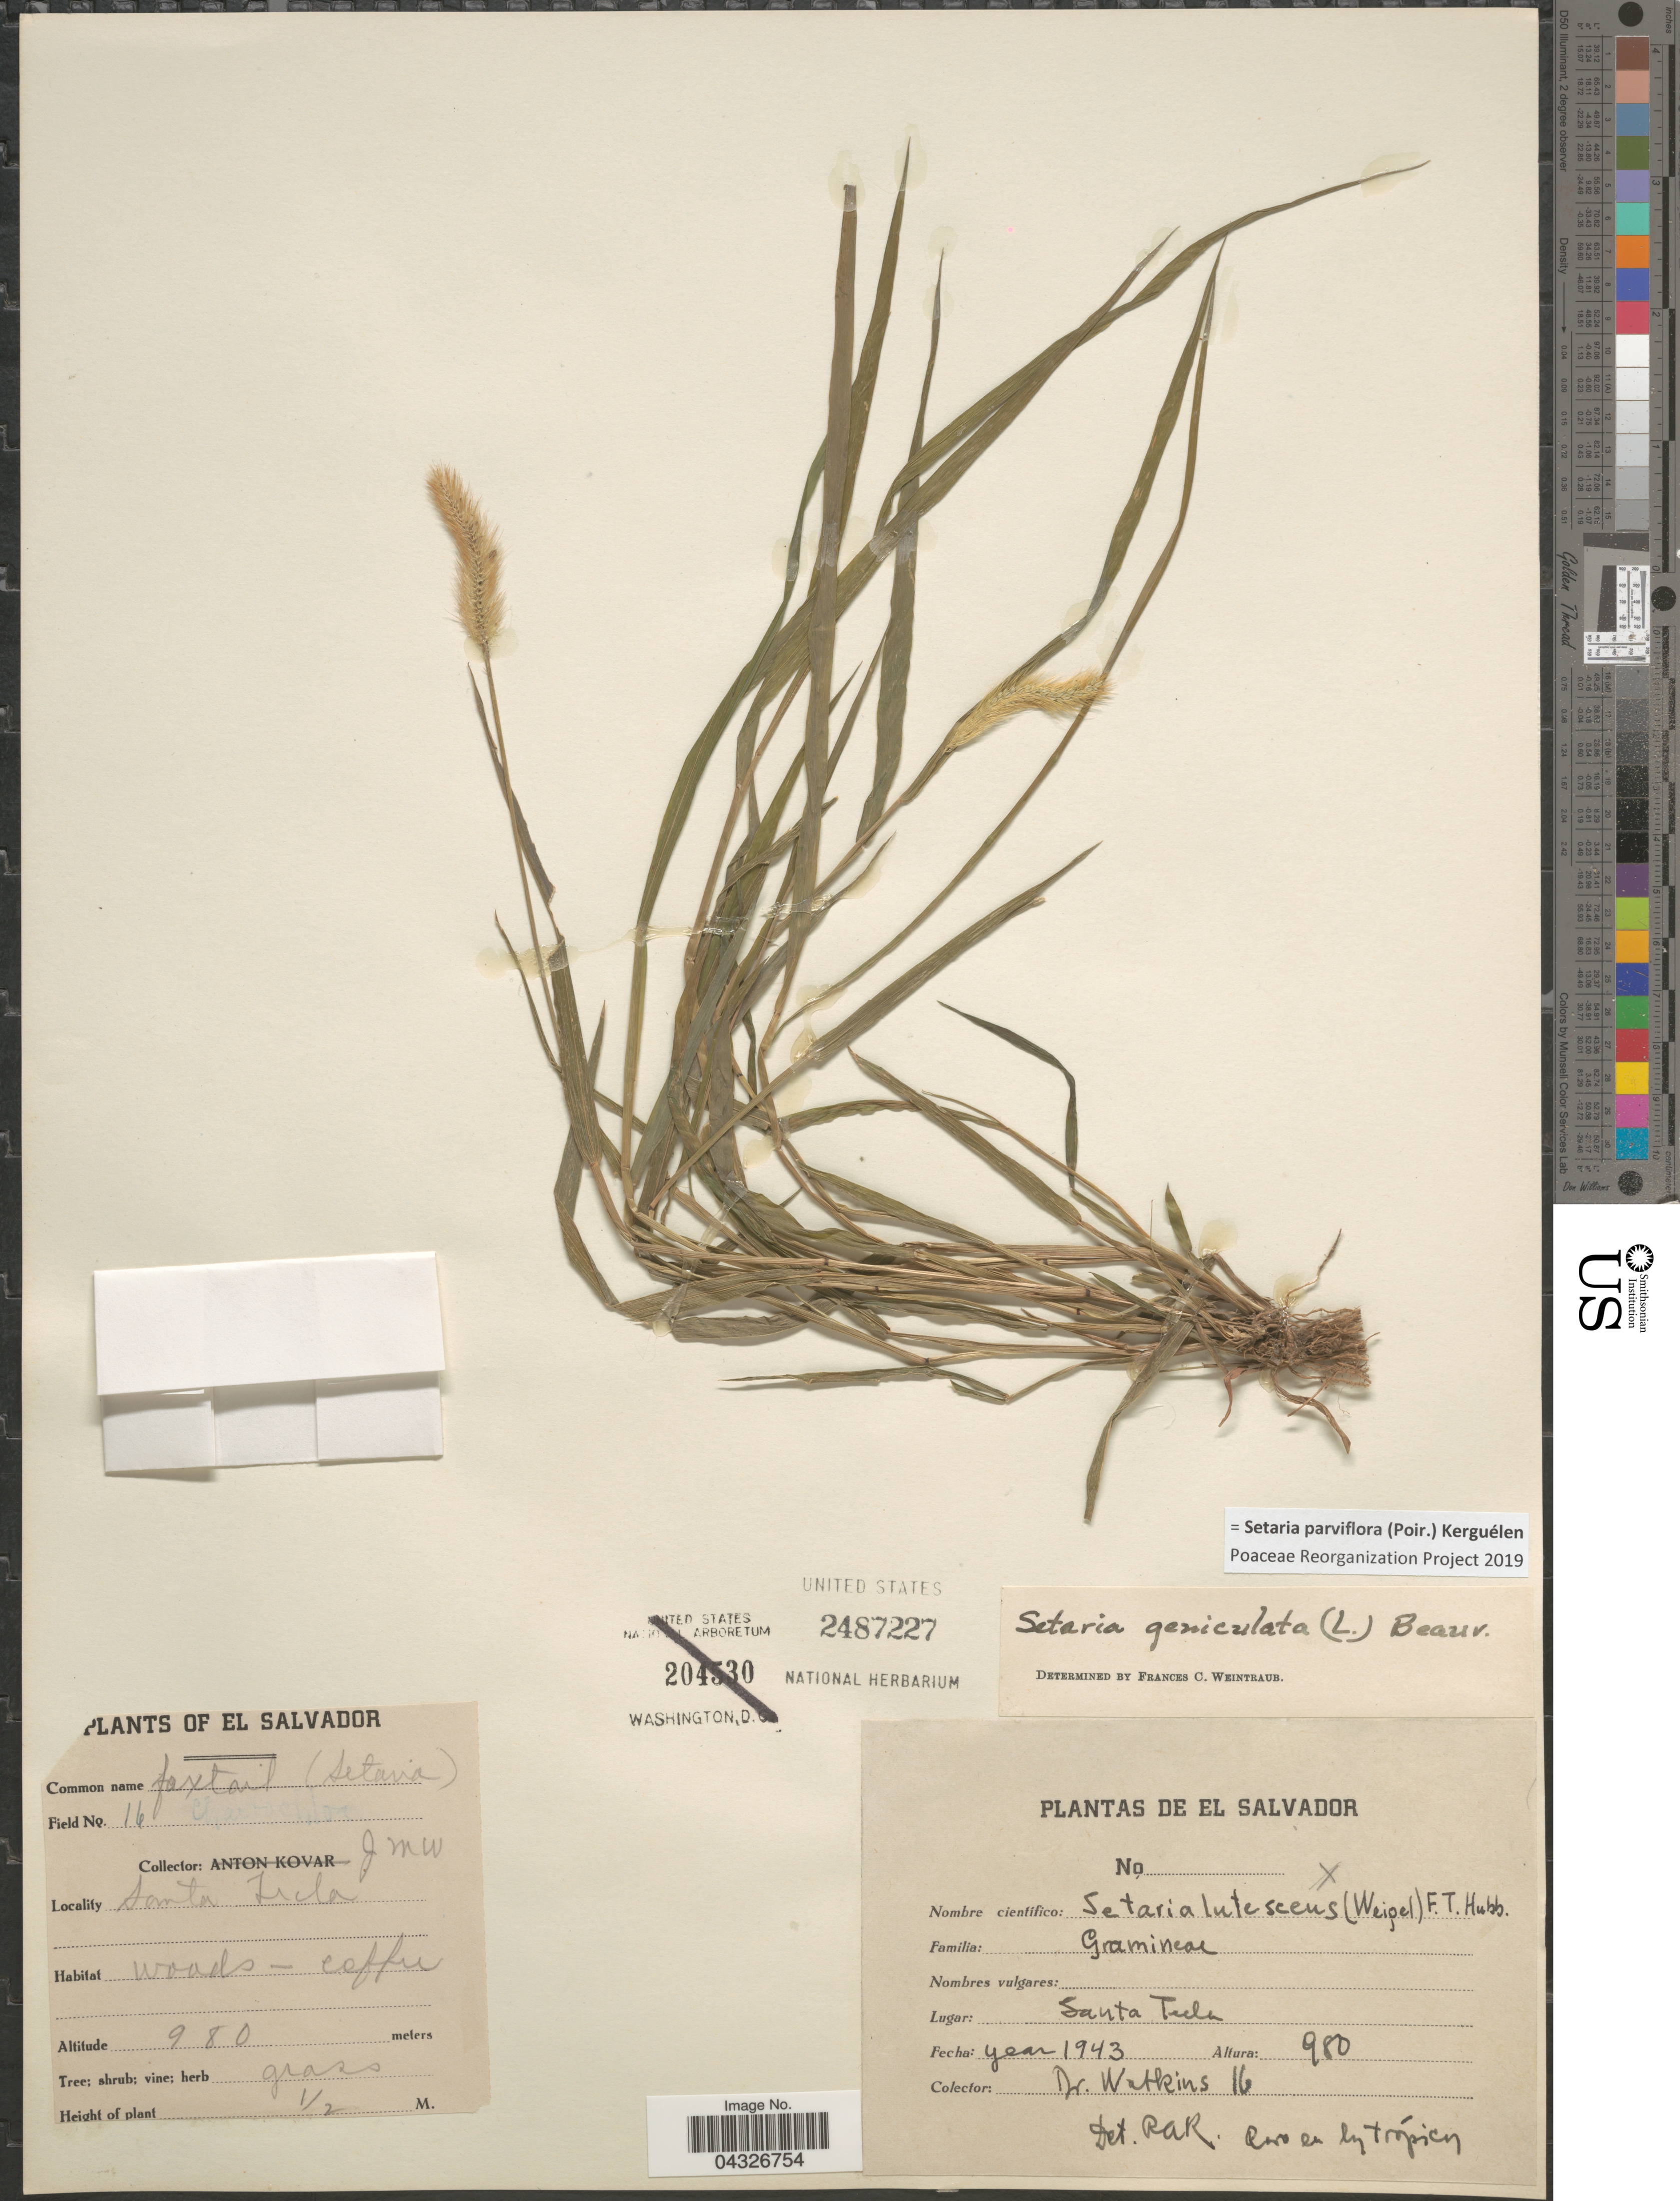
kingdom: Plantae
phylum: Tracheophyta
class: Liliopsida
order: Poales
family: Poaceae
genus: Setaria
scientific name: Setaria parviflora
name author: (Poir.) Kerguélen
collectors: J. Watkins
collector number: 16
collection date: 1943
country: El Salvador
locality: Santa Tecla.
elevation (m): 980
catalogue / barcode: US 2487227